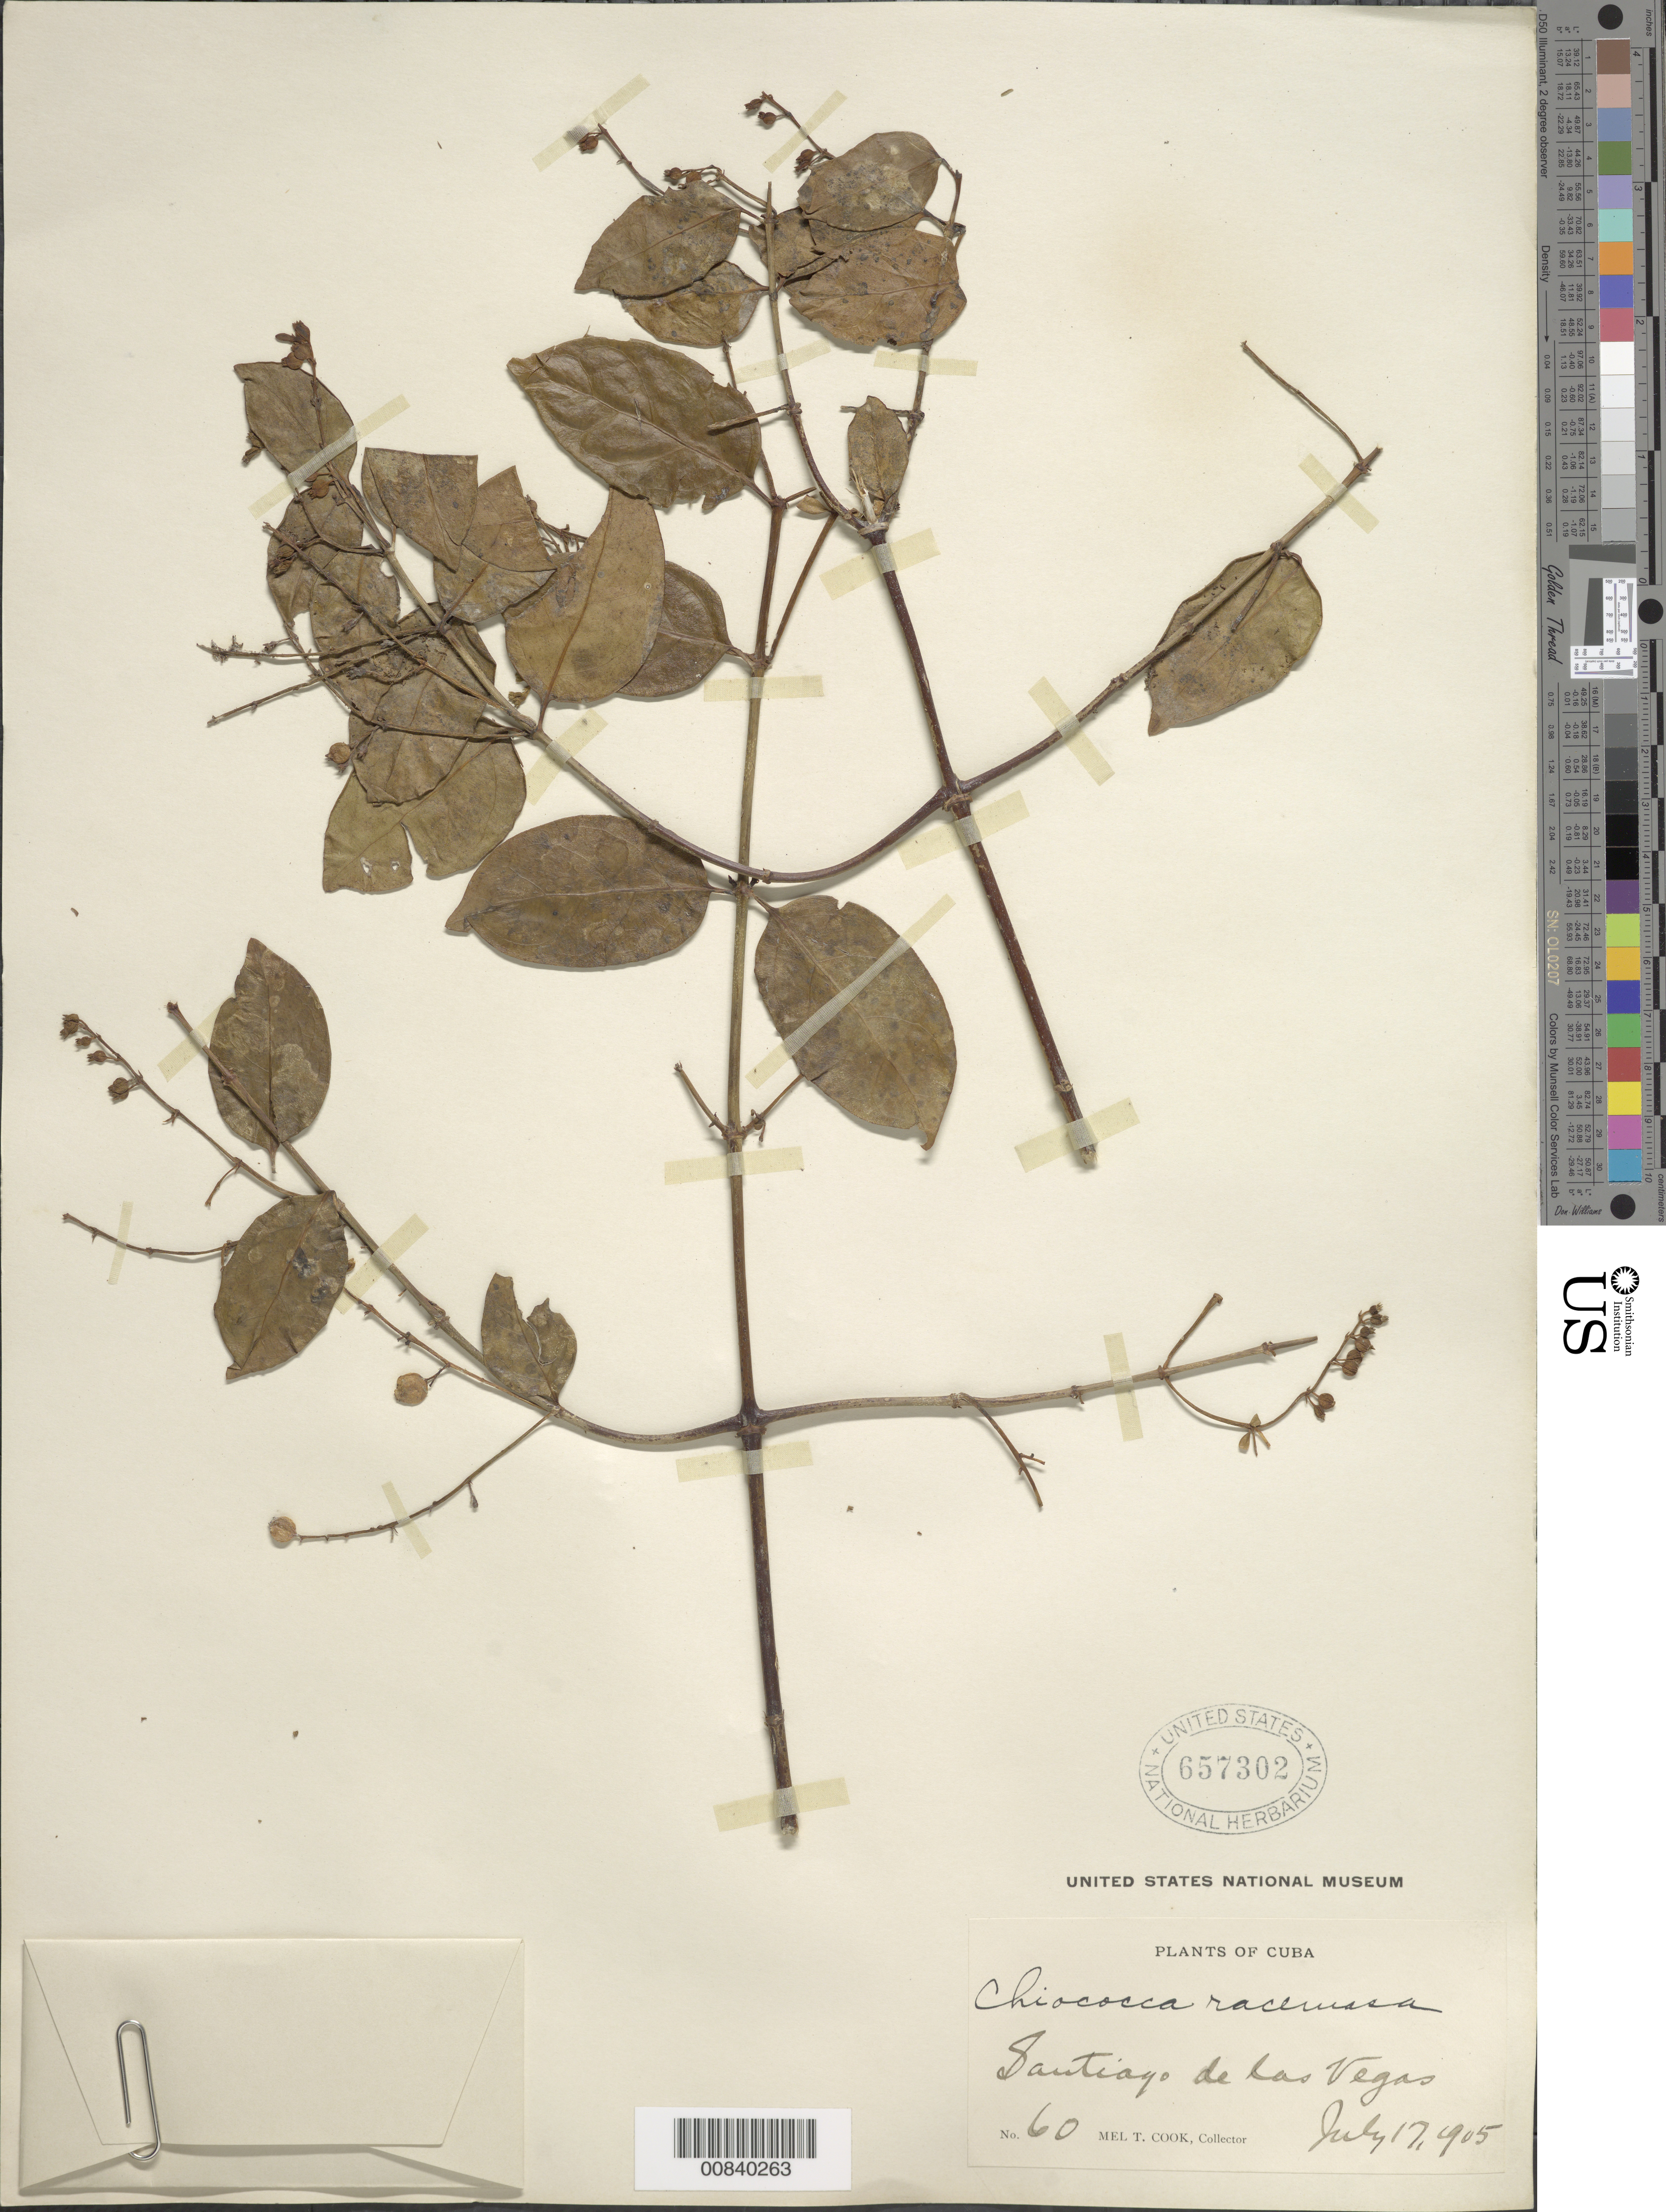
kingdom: Plantae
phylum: Tracheophyta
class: Magnoliopsida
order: Gentianales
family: Rubiaceae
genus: Chiococca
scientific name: Chiococca alba subsp. alba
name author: (L.) Hitchc.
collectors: M. T. Cook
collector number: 60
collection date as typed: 17 Jul 1905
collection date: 1905-07-17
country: Cuba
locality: Santiago de las Vegas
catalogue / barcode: US 657302